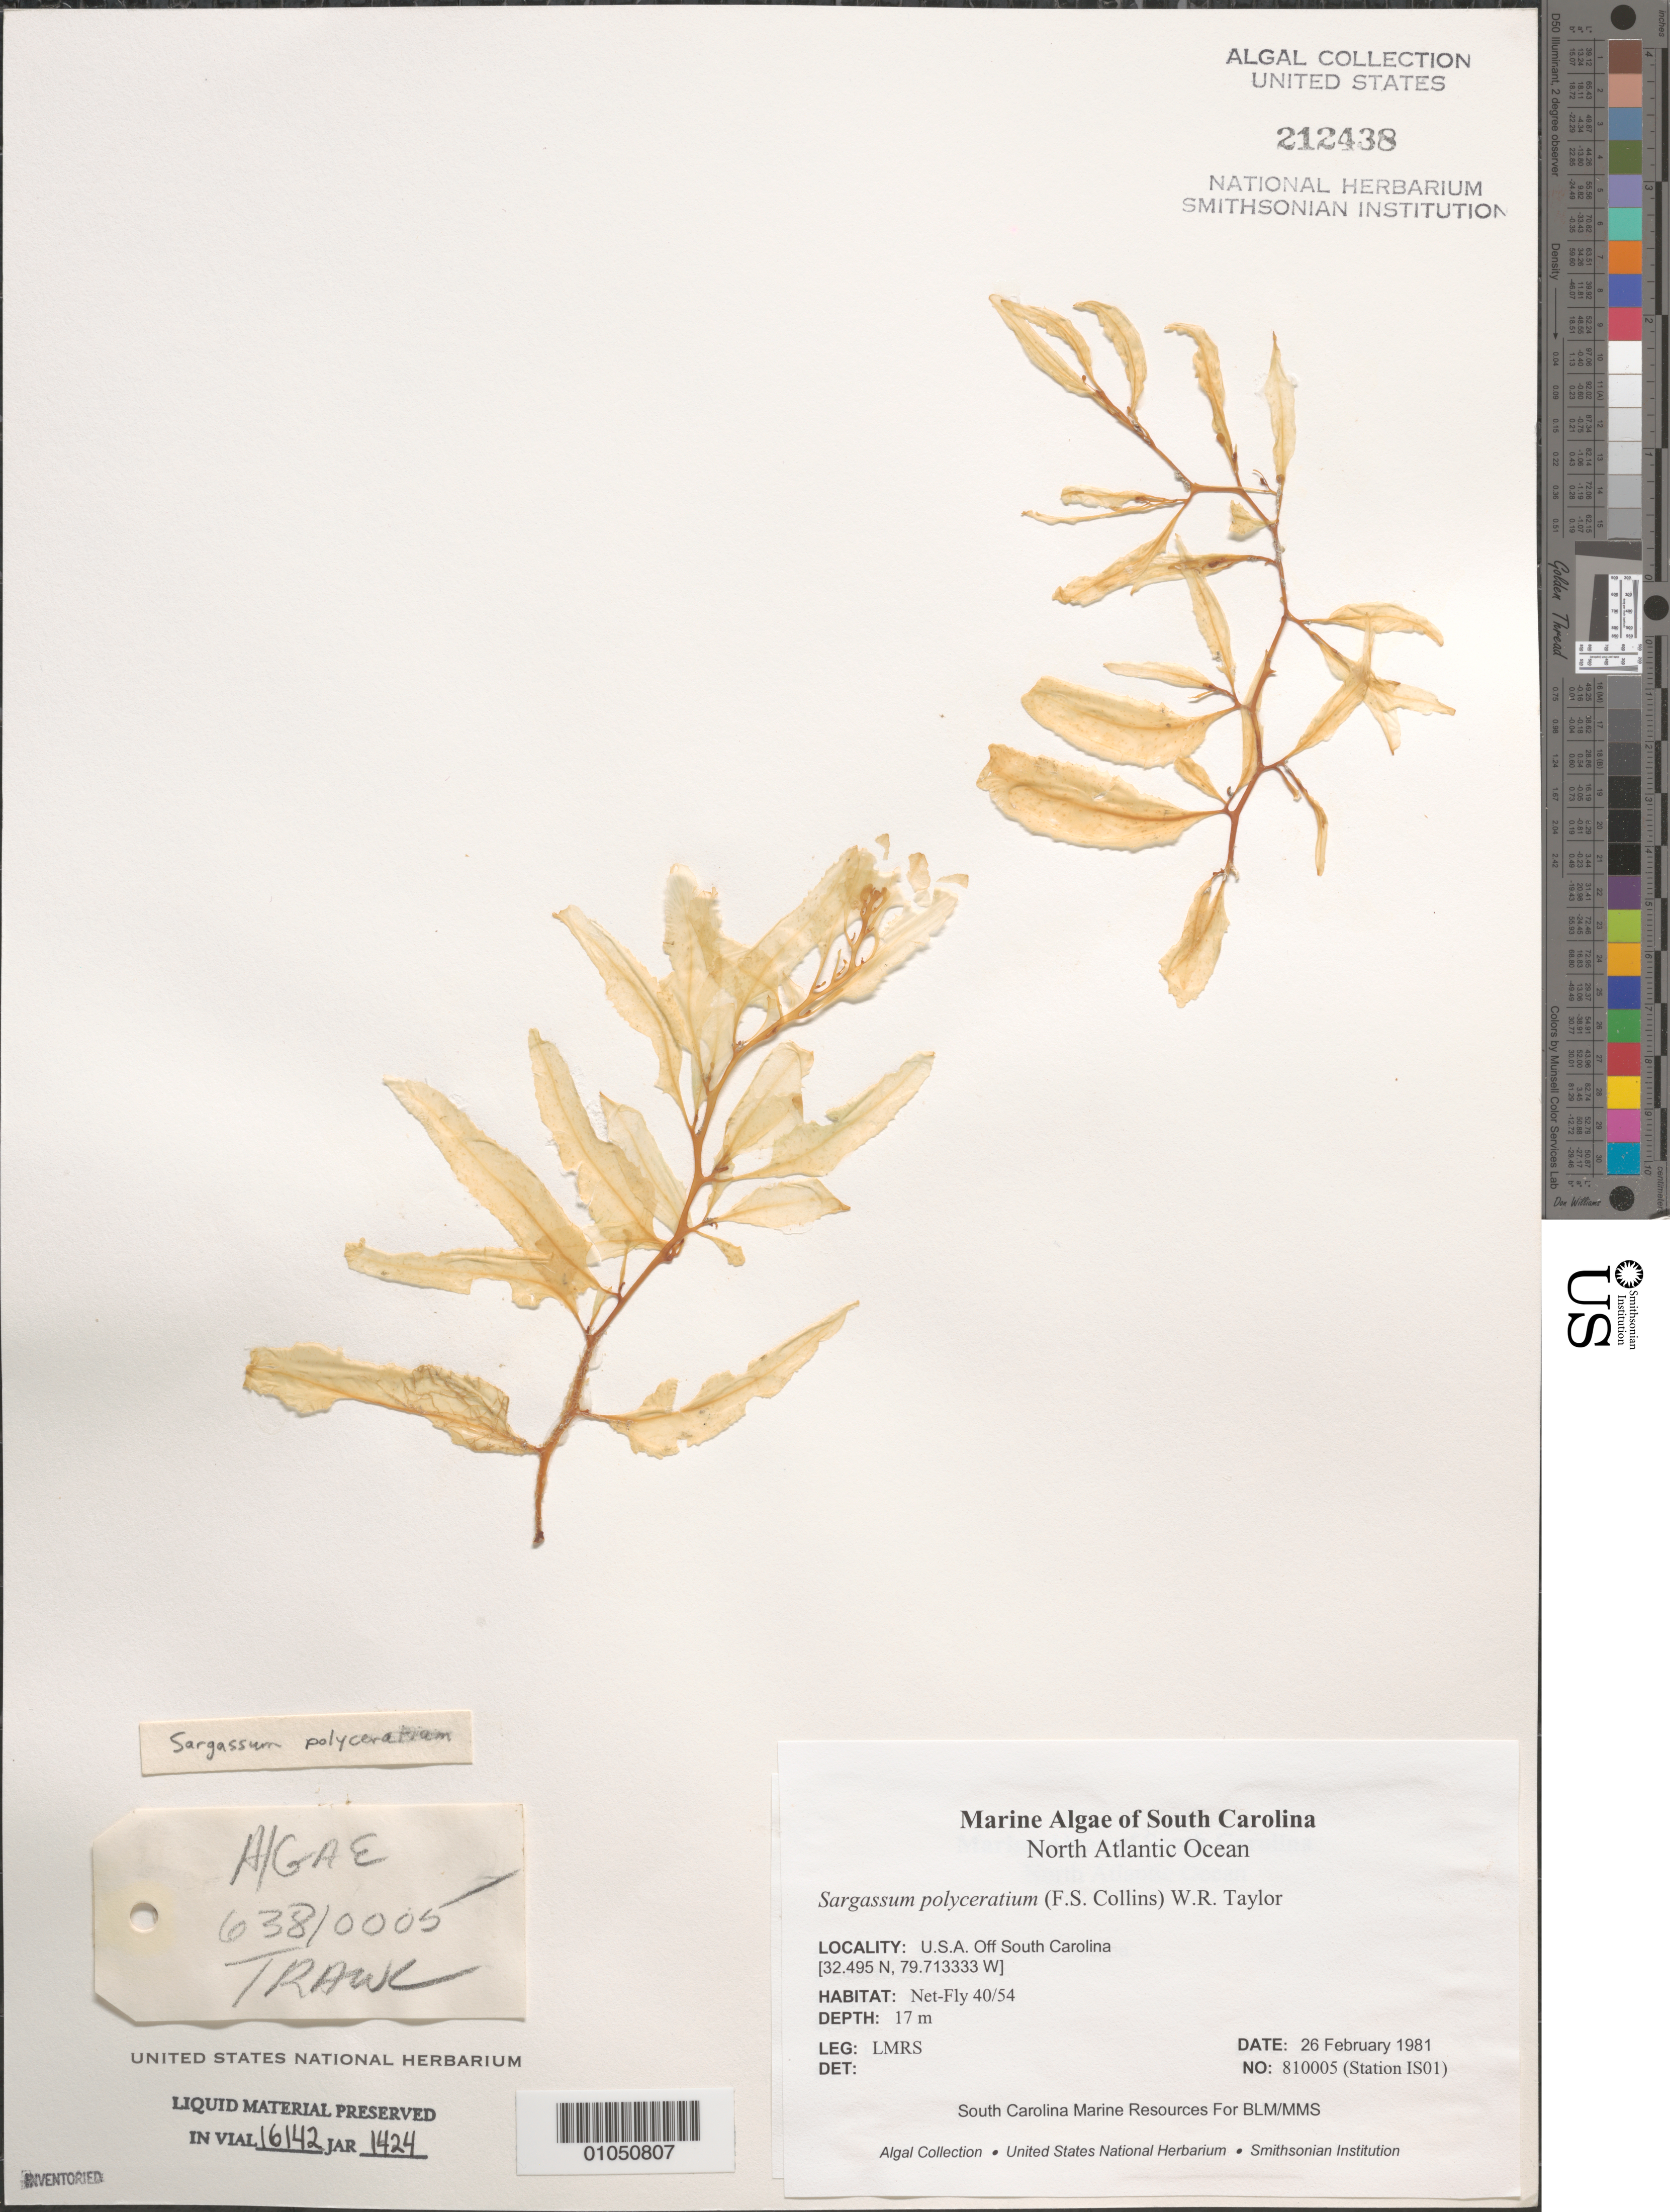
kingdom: Chromista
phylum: Ochrophyta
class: Phaeophyceae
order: Fucales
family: Sargassaceae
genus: Sargassum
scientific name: Sargassum polyceratium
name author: Mont.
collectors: LMRS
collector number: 810005 (Station IS01)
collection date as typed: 26 Feb 1981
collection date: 1981-02-26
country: United States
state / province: South Carolina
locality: North Atlantic Ocean off South Carolina coast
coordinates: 32.495 N, 79.713333 W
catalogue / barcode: US 212438